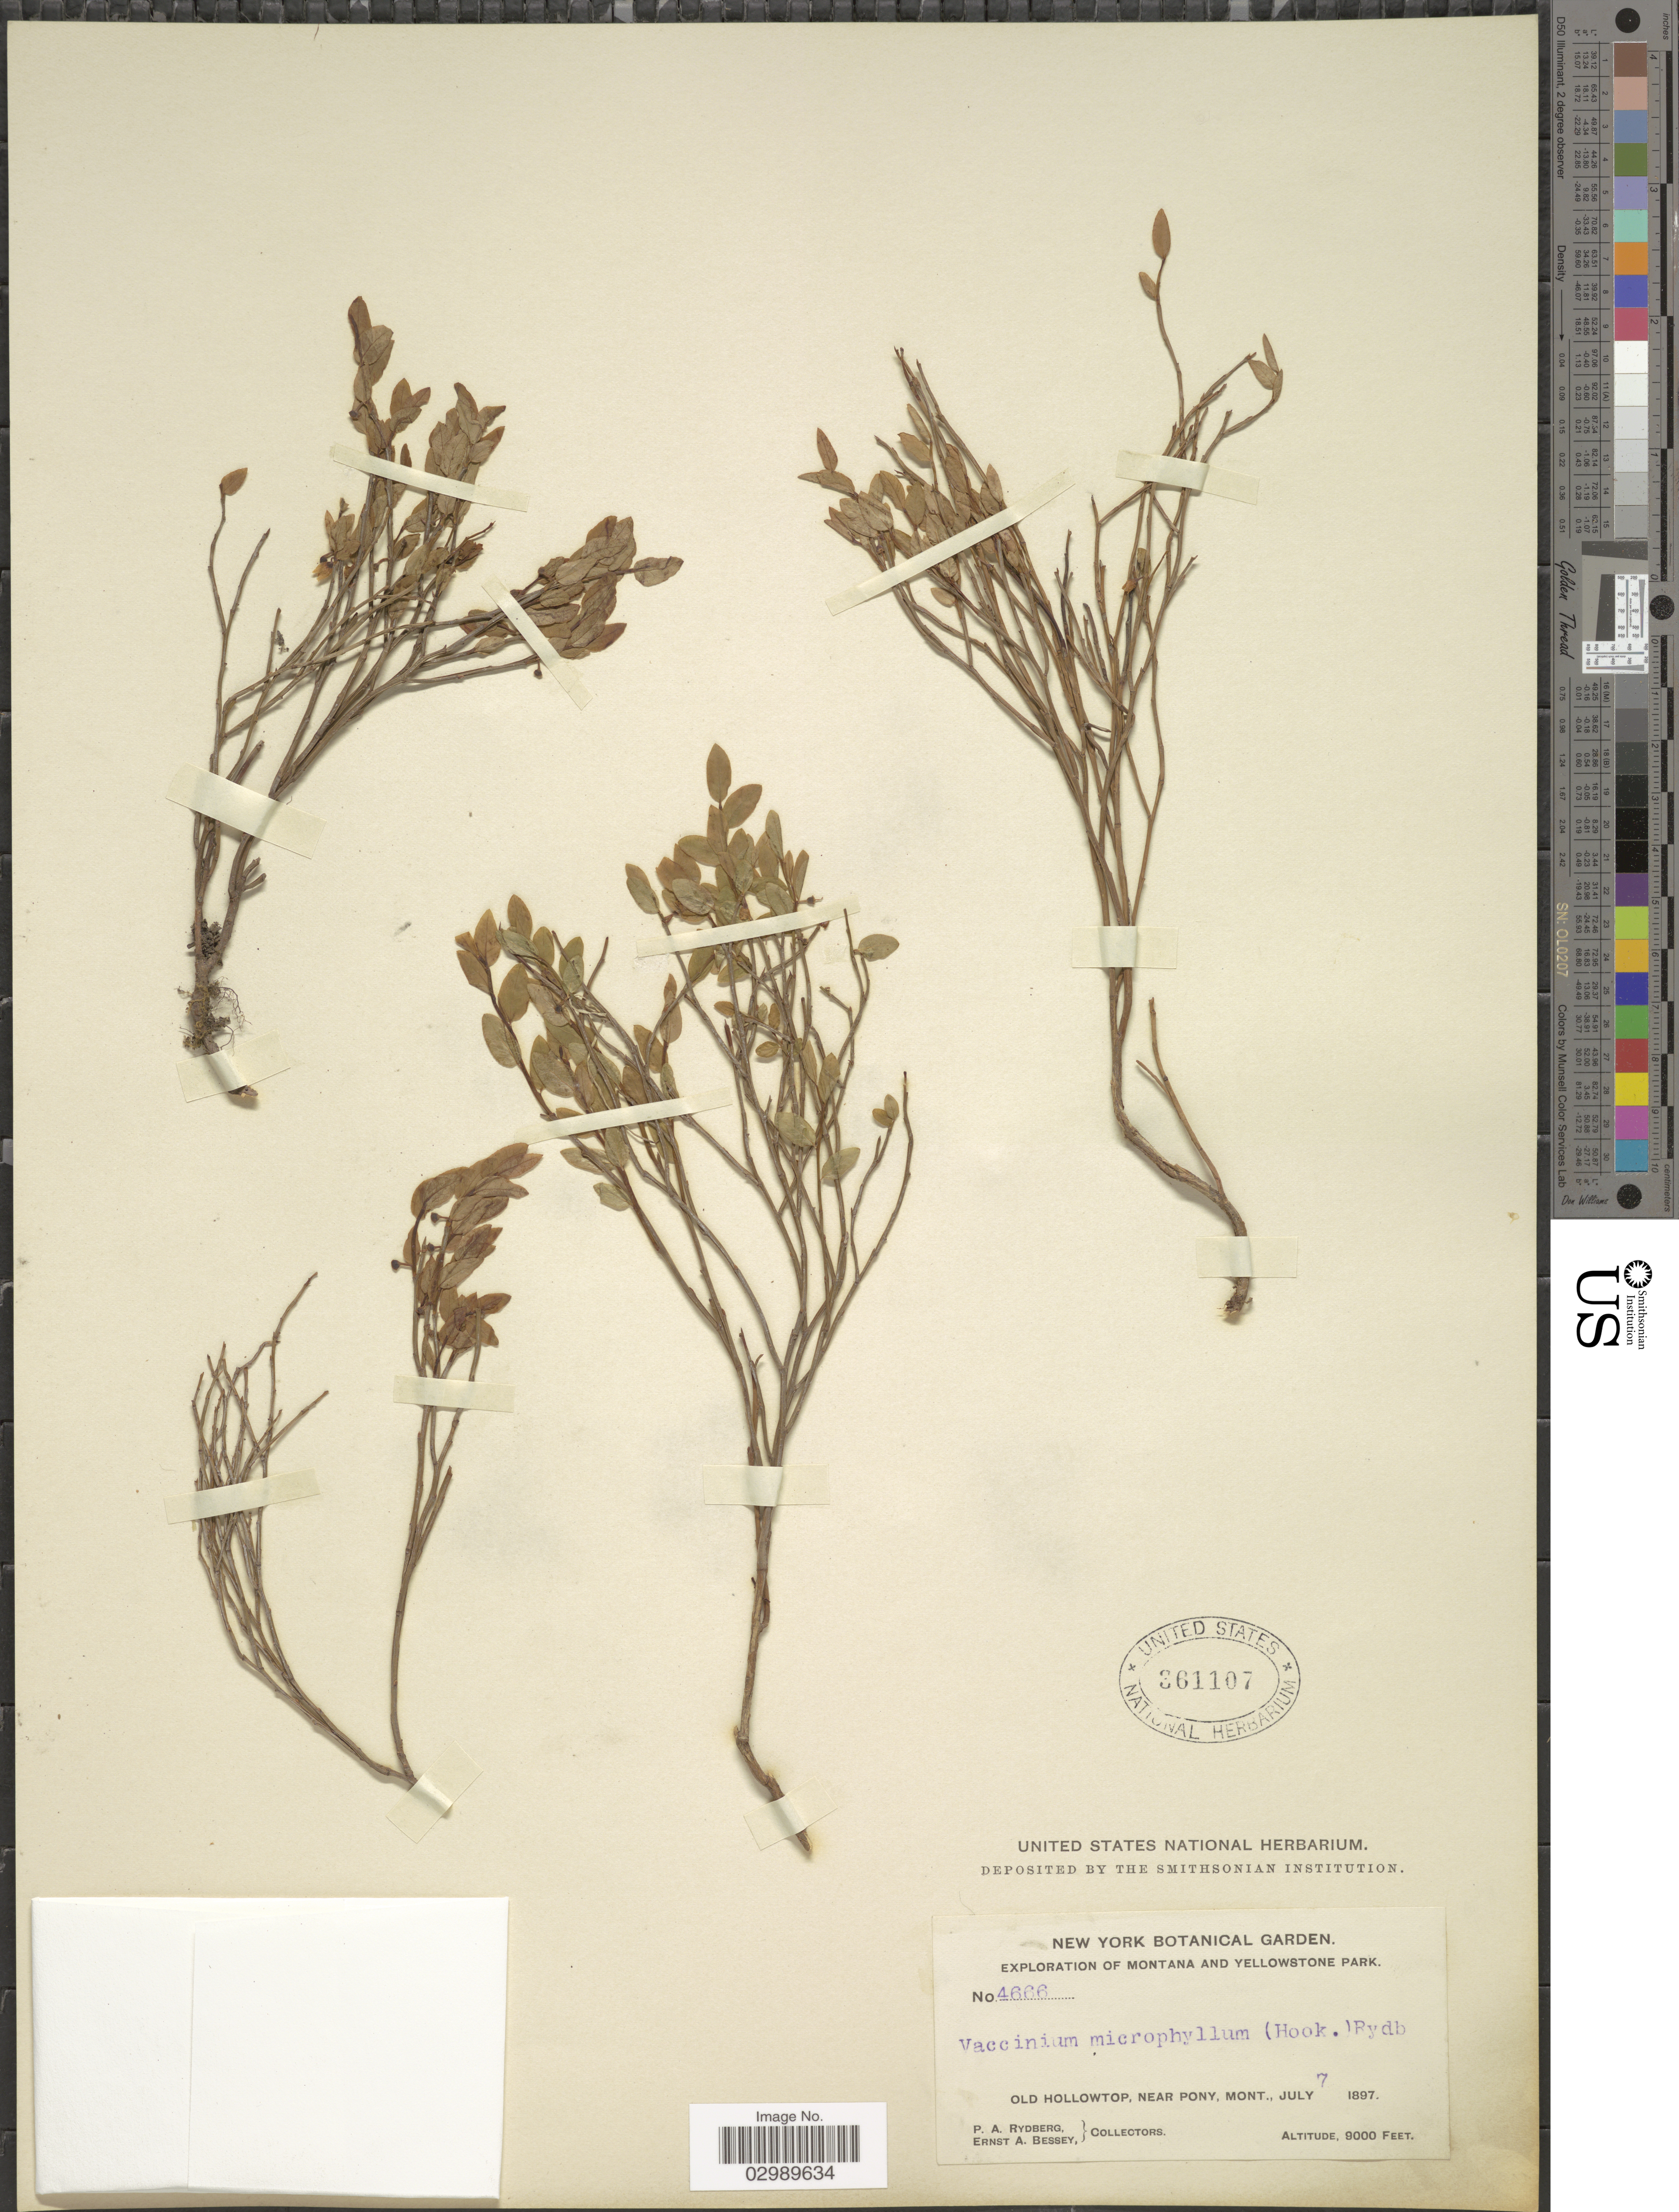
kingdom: Plantae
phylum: Tracheophyta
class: Magnoliopsida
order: Ericales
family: Ericaceae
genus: Vaccinium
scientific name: Vaccinium scoparium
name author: Leiberg ex Coville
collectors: P. A. Rydberg & E. A. Bessey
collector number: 4666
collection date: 1897-07-07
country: United States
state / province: Montana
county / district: Madison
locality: Yellowstone Park. Old Hollowtop, near Pony.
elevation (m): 2743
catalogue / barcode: US 361107